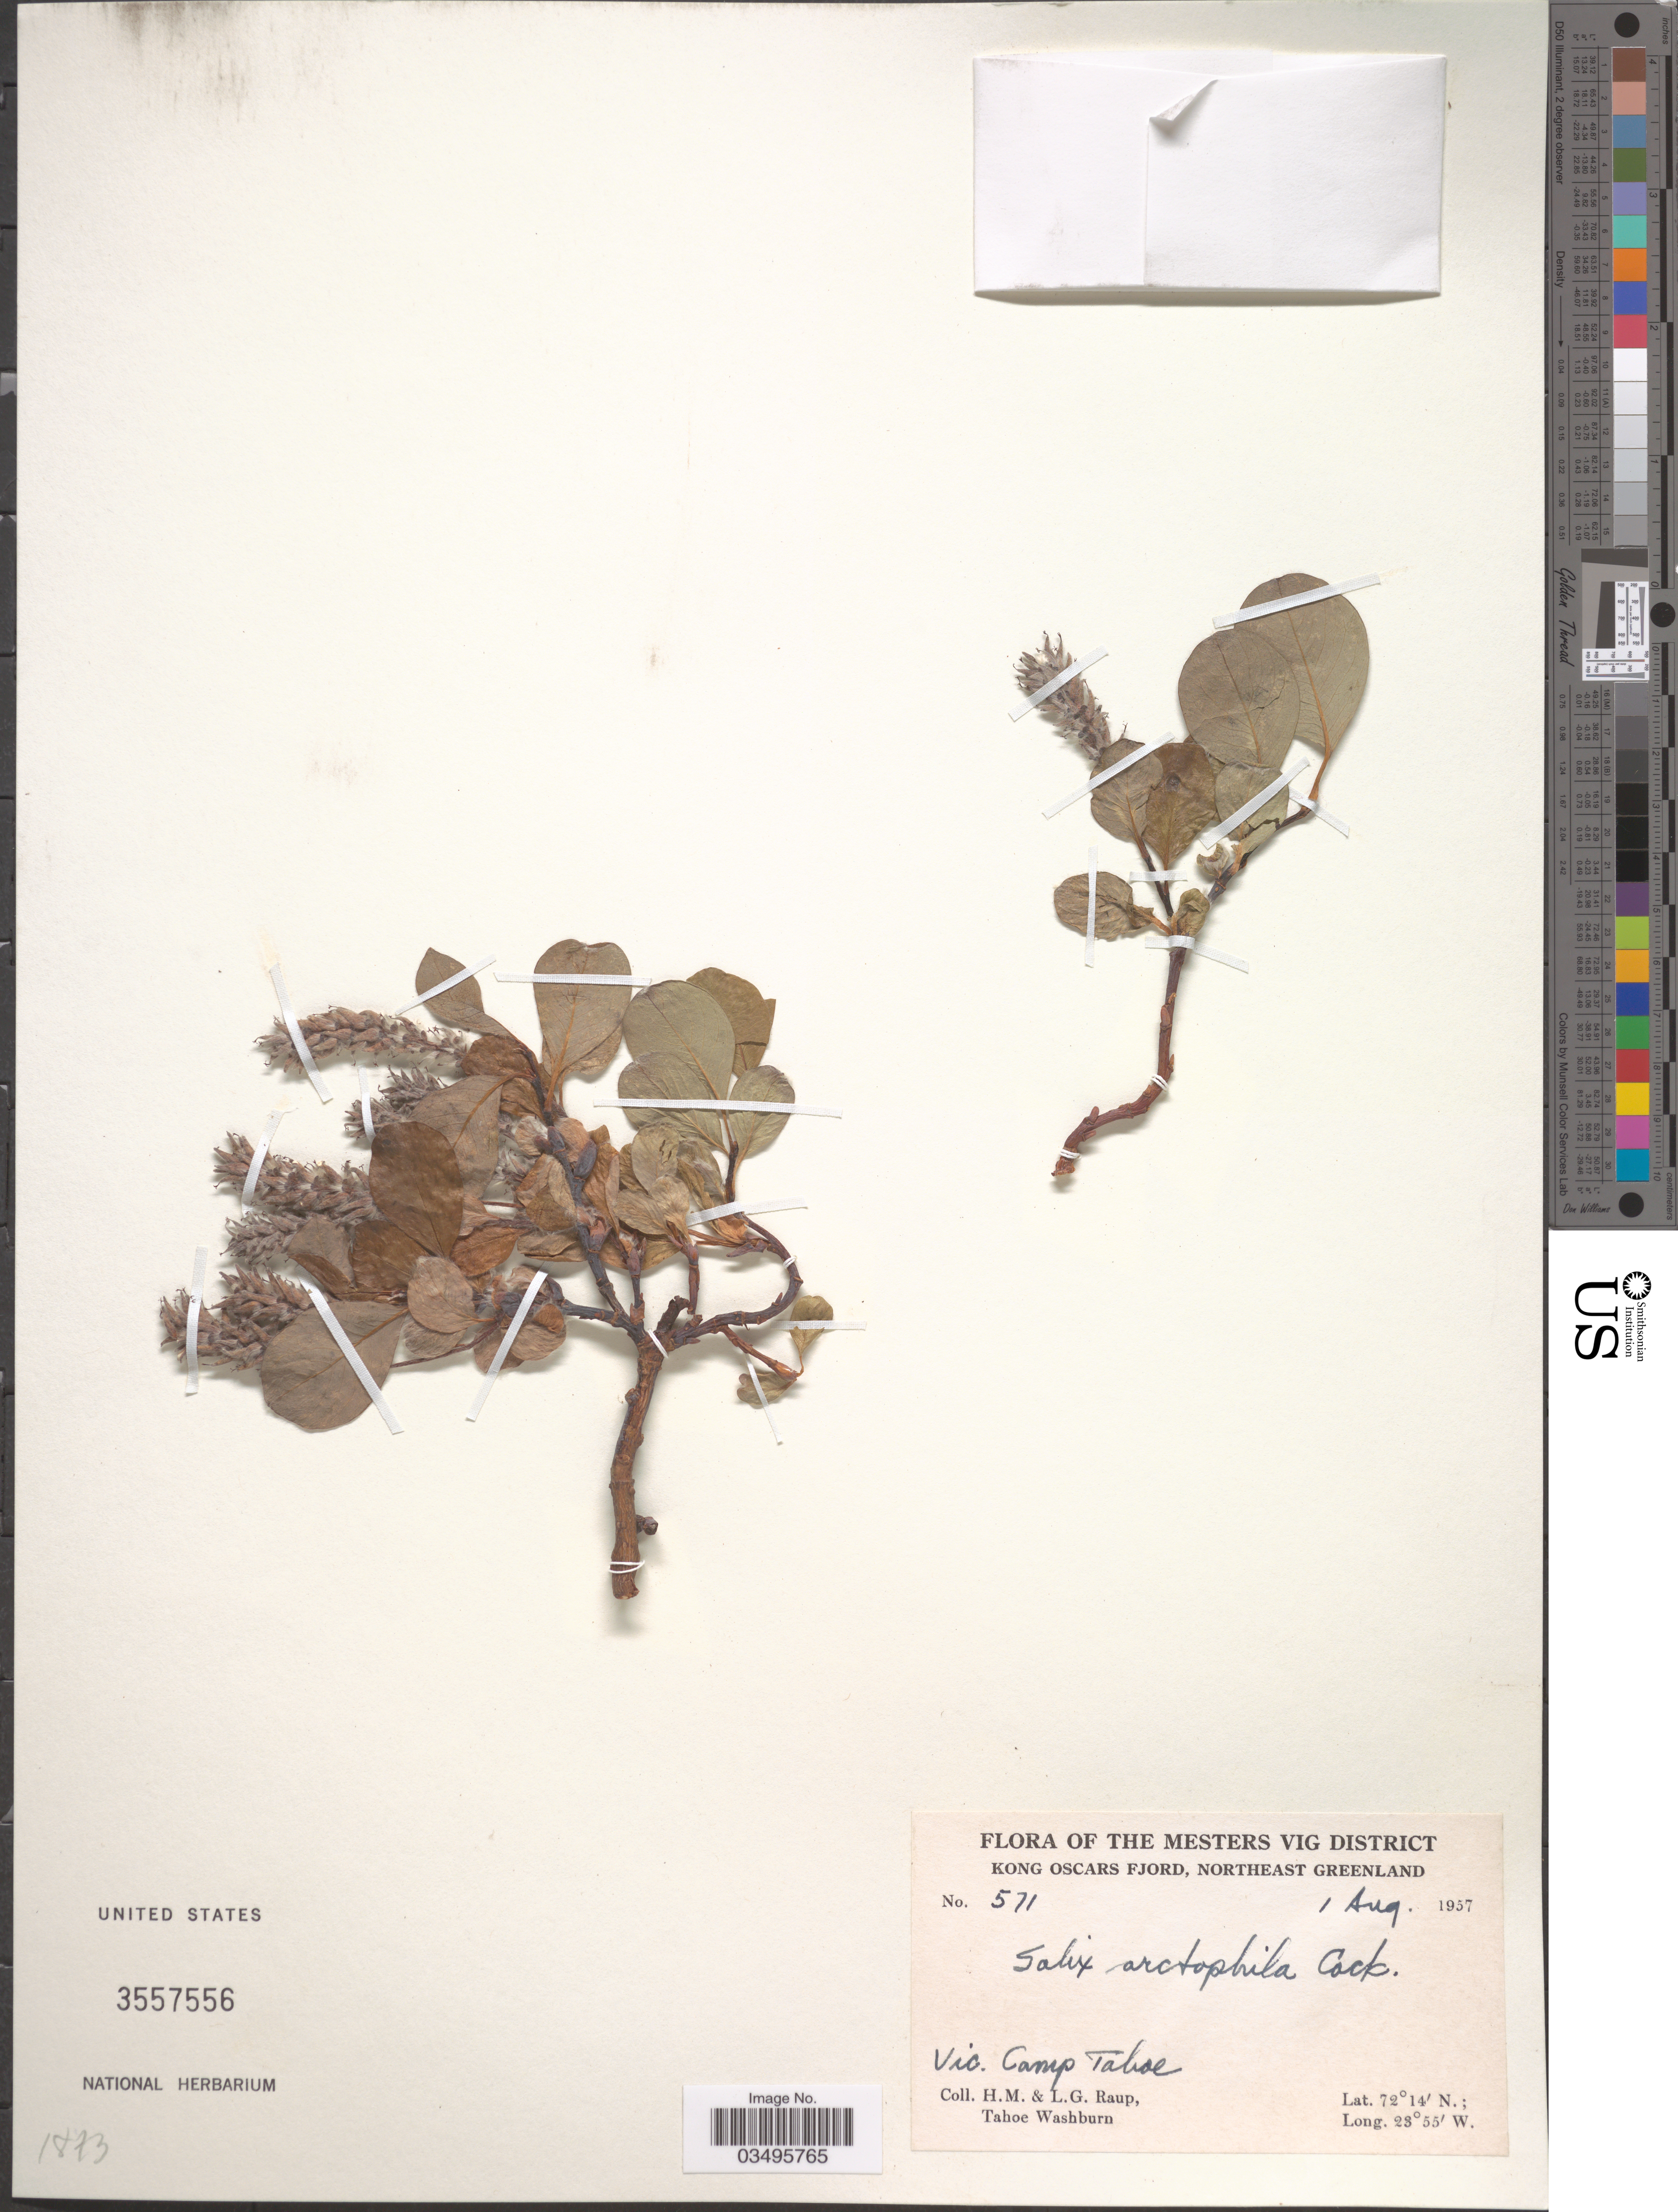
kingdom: Plantae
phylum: Tracheophyta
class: Magnoliopsida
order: Malpighiales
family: Salicaceae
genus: Salix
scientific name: Salix arctophila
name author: Cockerell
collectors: H. Raup, L. Raup & T. Washburn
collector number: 571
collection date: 1957-08-01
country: Greenland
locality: Mesters Vig District. Kong Oscars Fjord, Northeast Greenland. Vic. Camp Tahoe.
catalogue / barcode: US 3557556